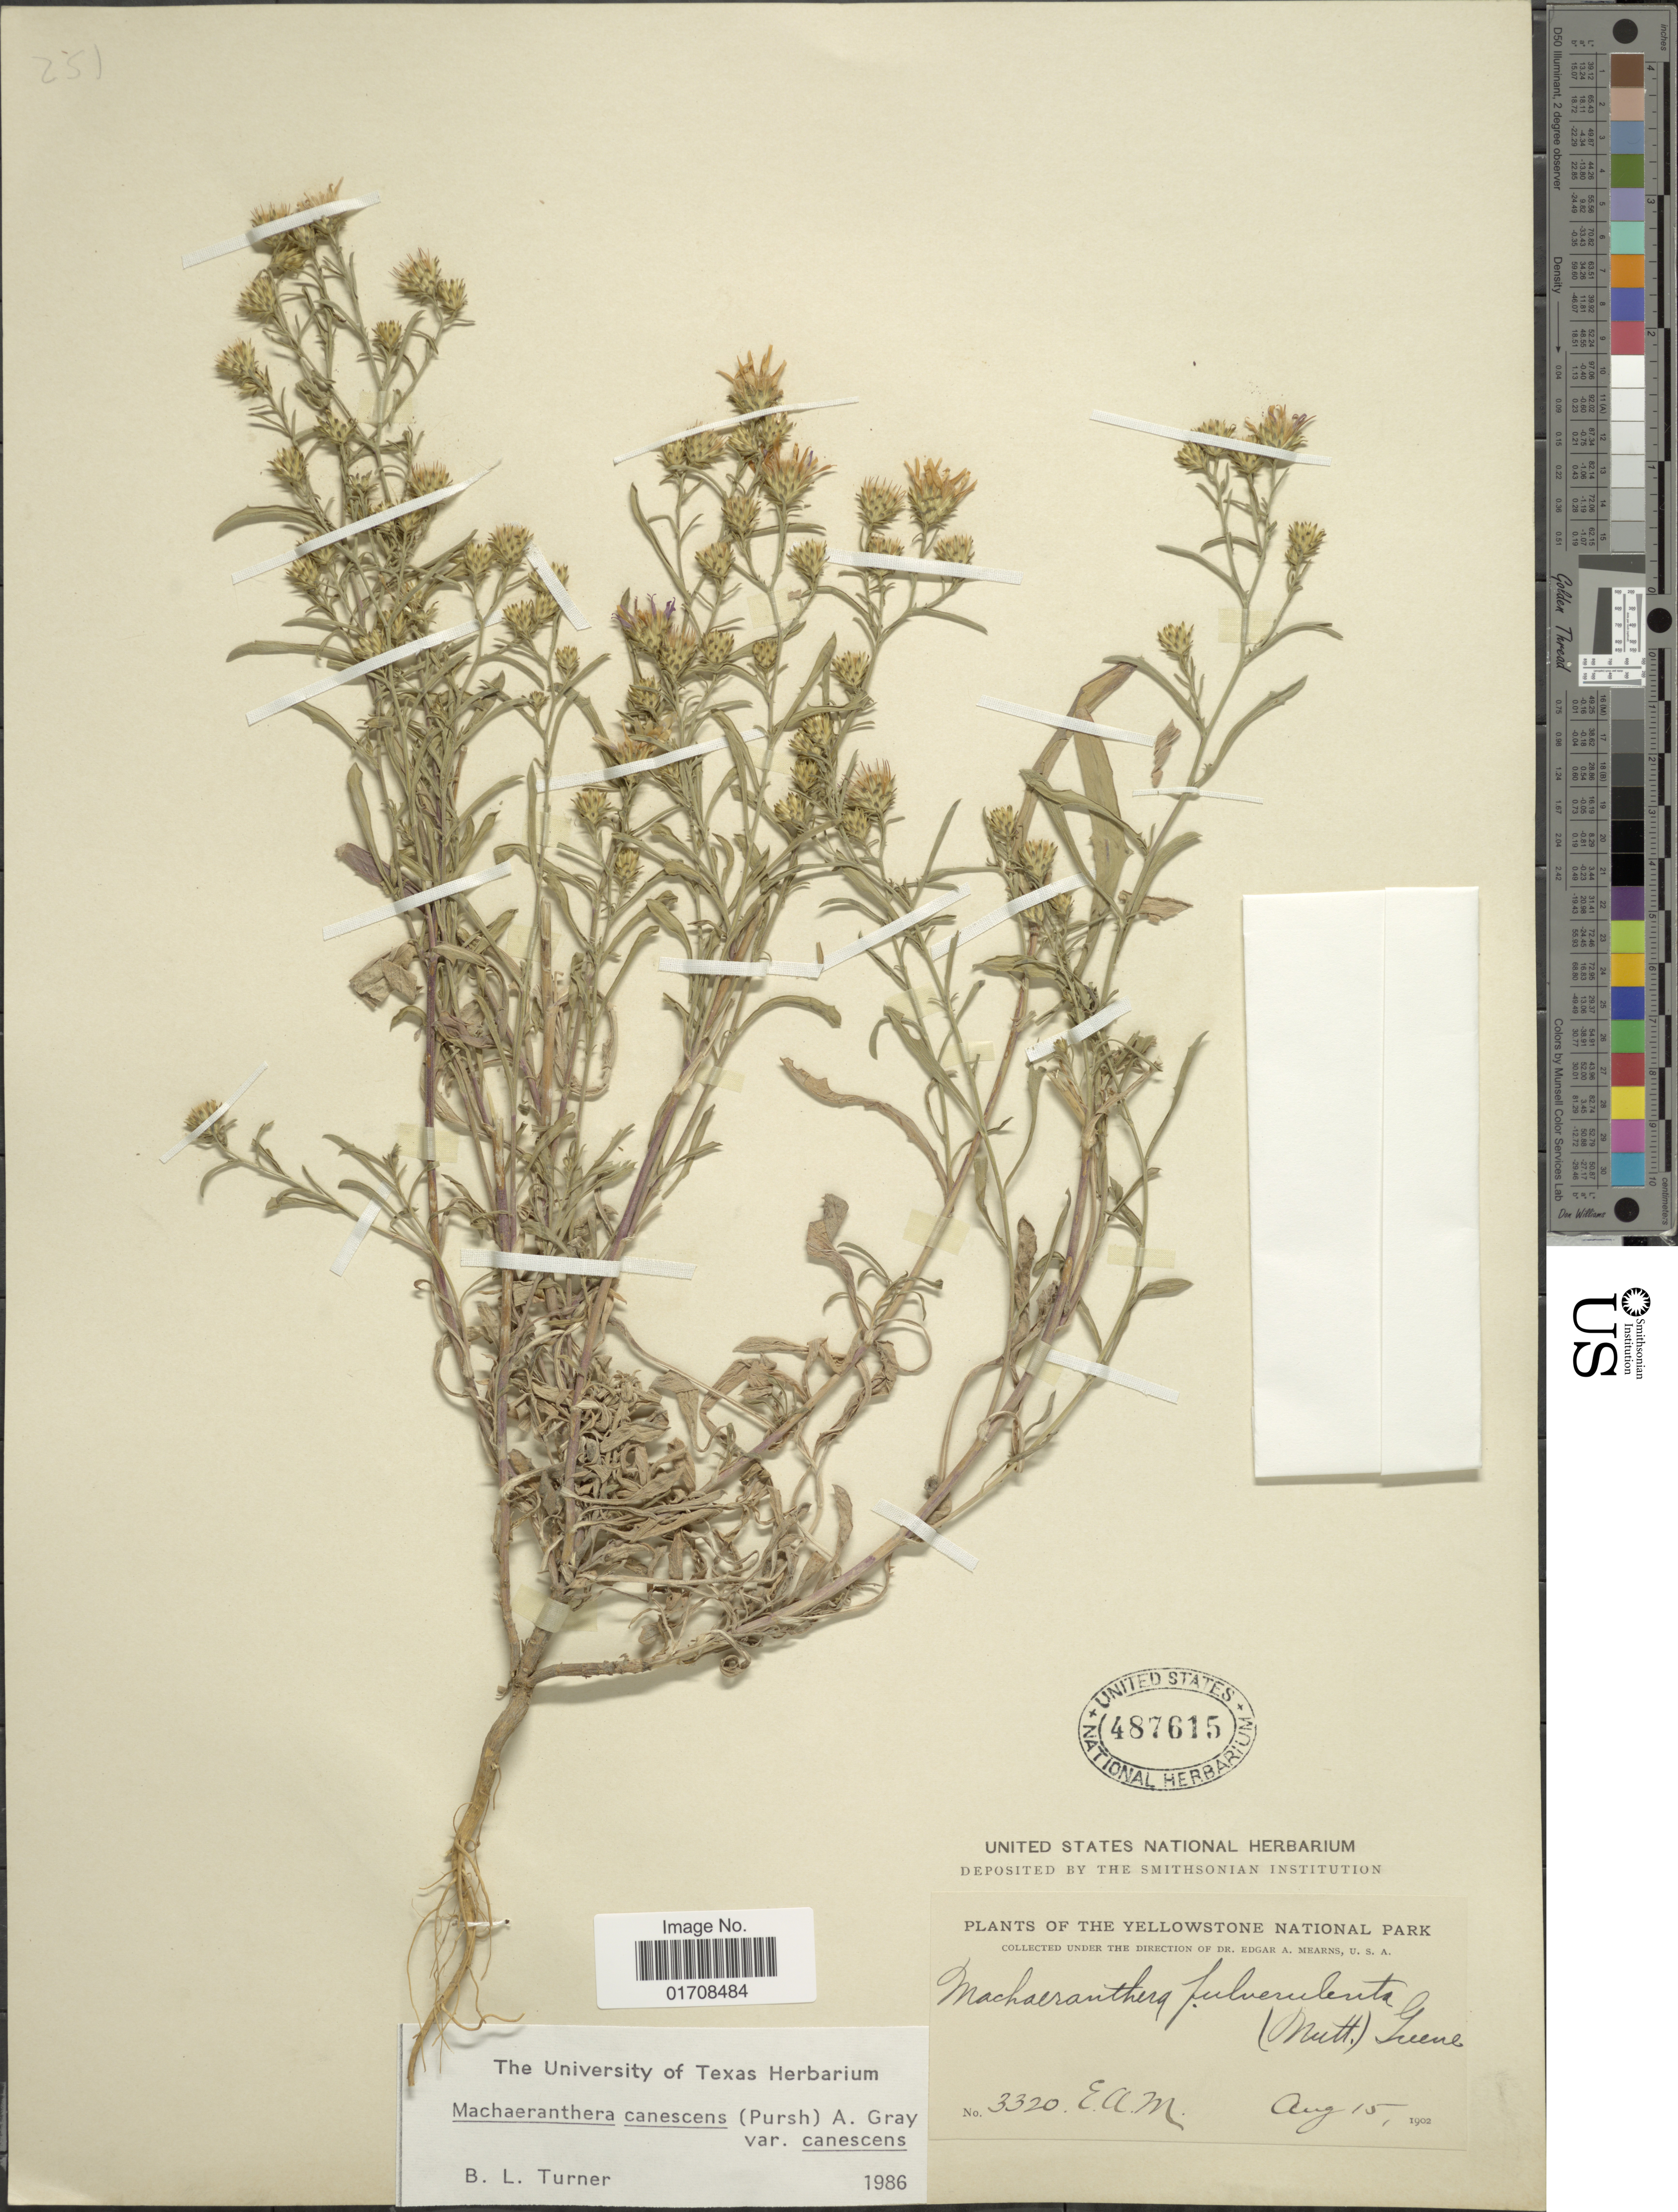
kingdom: Plantae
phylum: Tracheophyta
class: Magnoliopsida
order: Asterales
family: Asteraceae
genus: Machaeranthera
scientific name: Machaeranthera canescens var. canescens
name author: (Pursh) A. Gray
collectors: E. A. Mearns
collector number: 3320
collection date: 1902-08-15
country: United States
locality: Yellowstone National Park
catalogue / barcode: US 487615